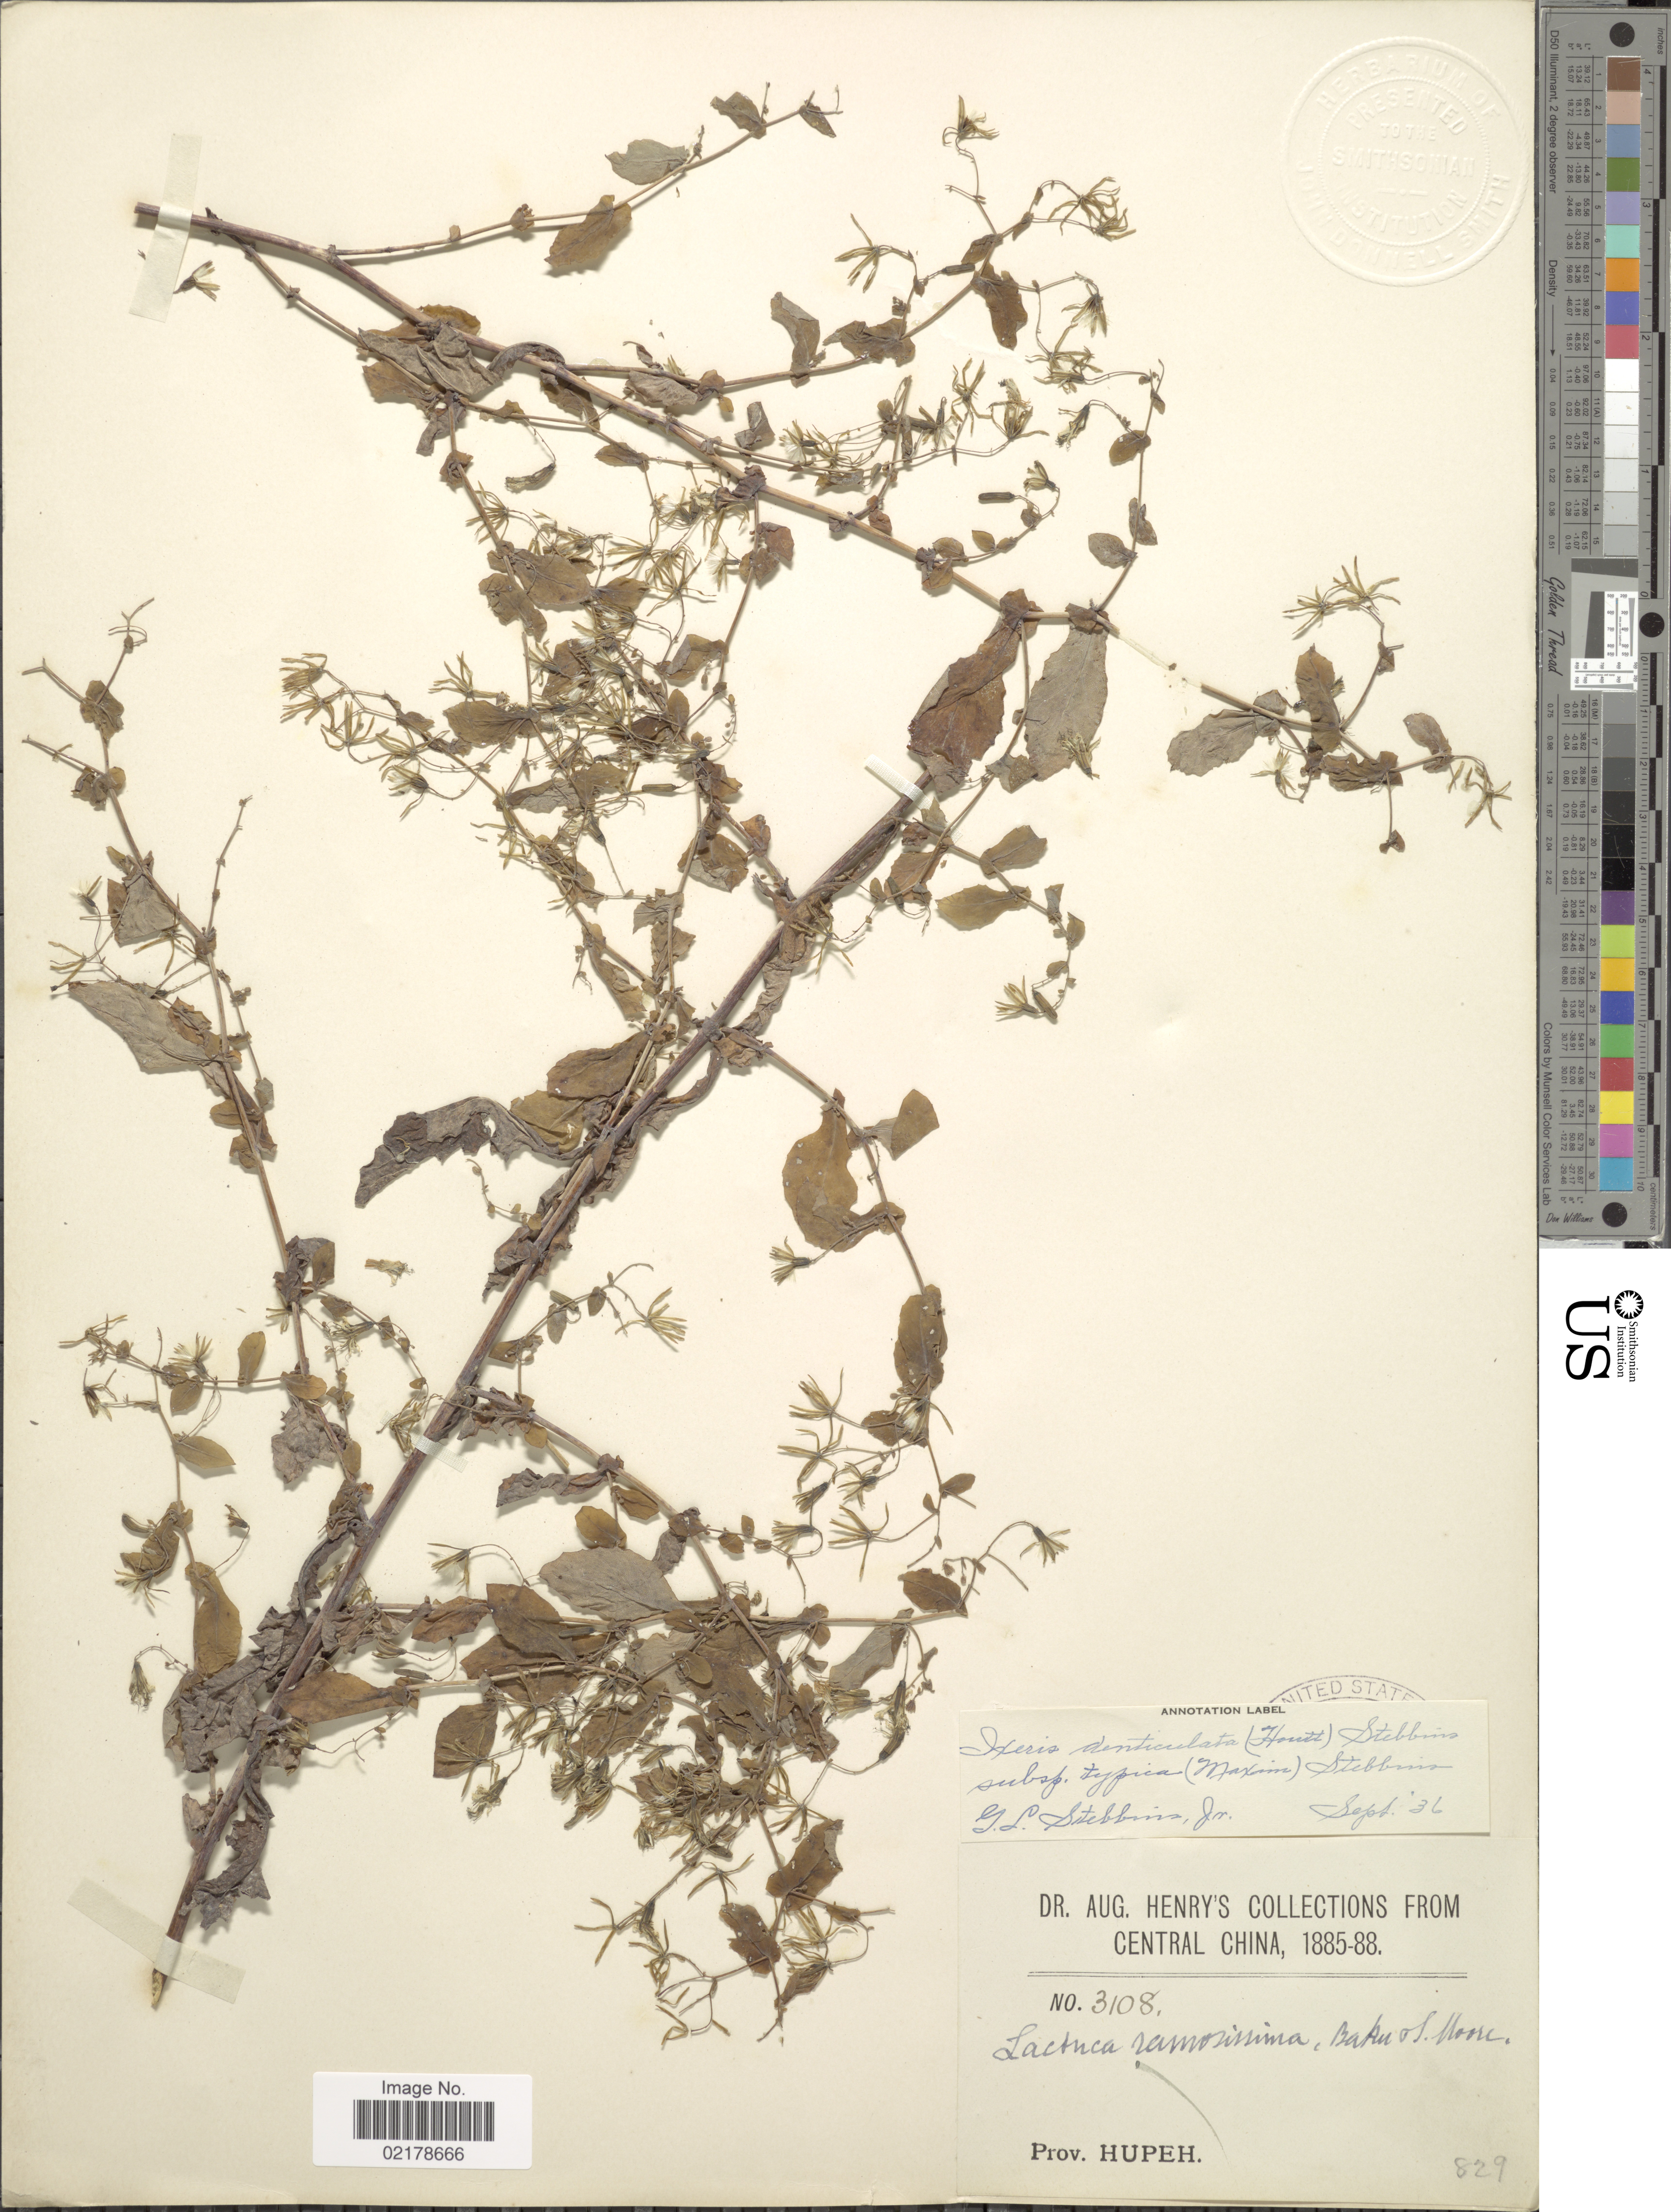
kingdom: Plantae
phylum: Tracheophyta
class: Magnoliopsida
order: Asterales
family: Asteraceae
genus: Crepidiastrum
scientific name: Crepidiastrum denticulatum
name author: (Houtt.) Pak & Kawano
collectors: A. Henry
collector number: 3108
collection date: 1885/1888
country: China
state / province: Hubei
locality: Central China. Prov. Hupeh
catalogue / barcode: US 800445